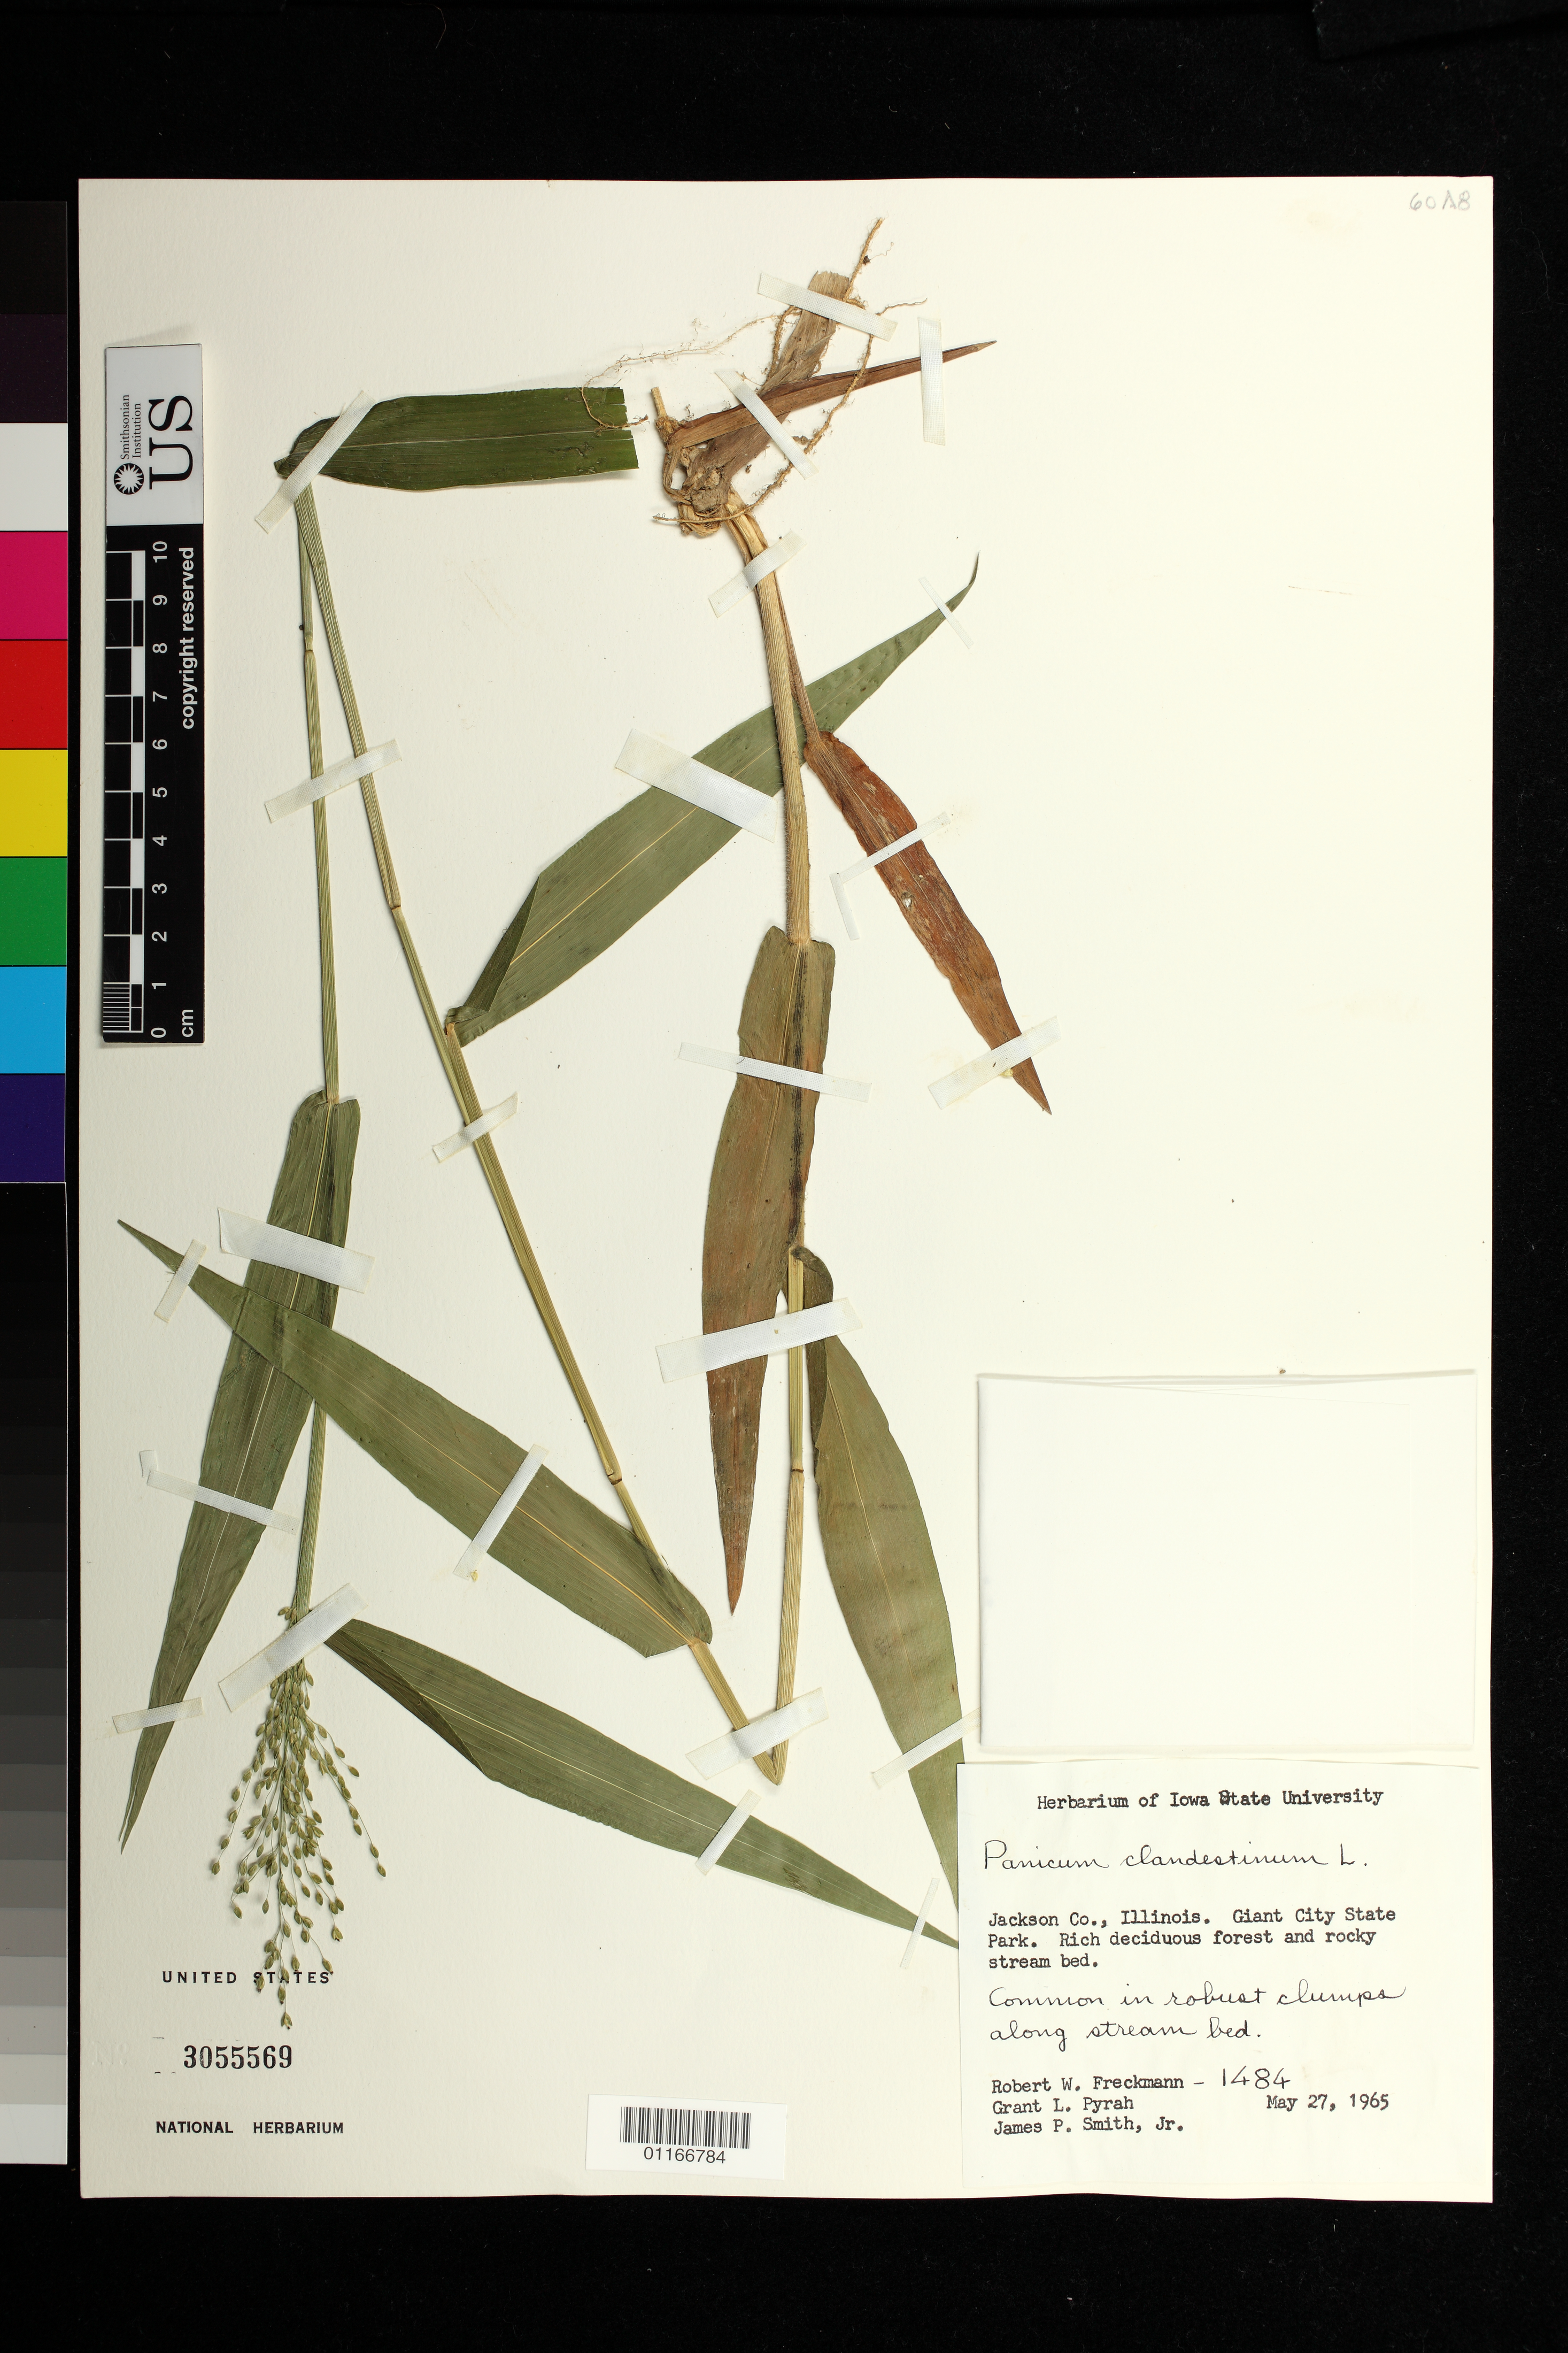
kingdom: Plantae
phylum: Tracheophyta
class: Liliopsida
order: Poales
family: Poaceae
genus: Dichanthelium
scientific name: Dichanthelium clandestinum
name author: (L.) Gould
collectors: R. Freckmann, G. Pyrah & J. Smith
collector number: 1484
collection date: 1965-05-27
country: United States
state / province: Illinois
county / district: Jackson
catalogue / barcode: US 3055569